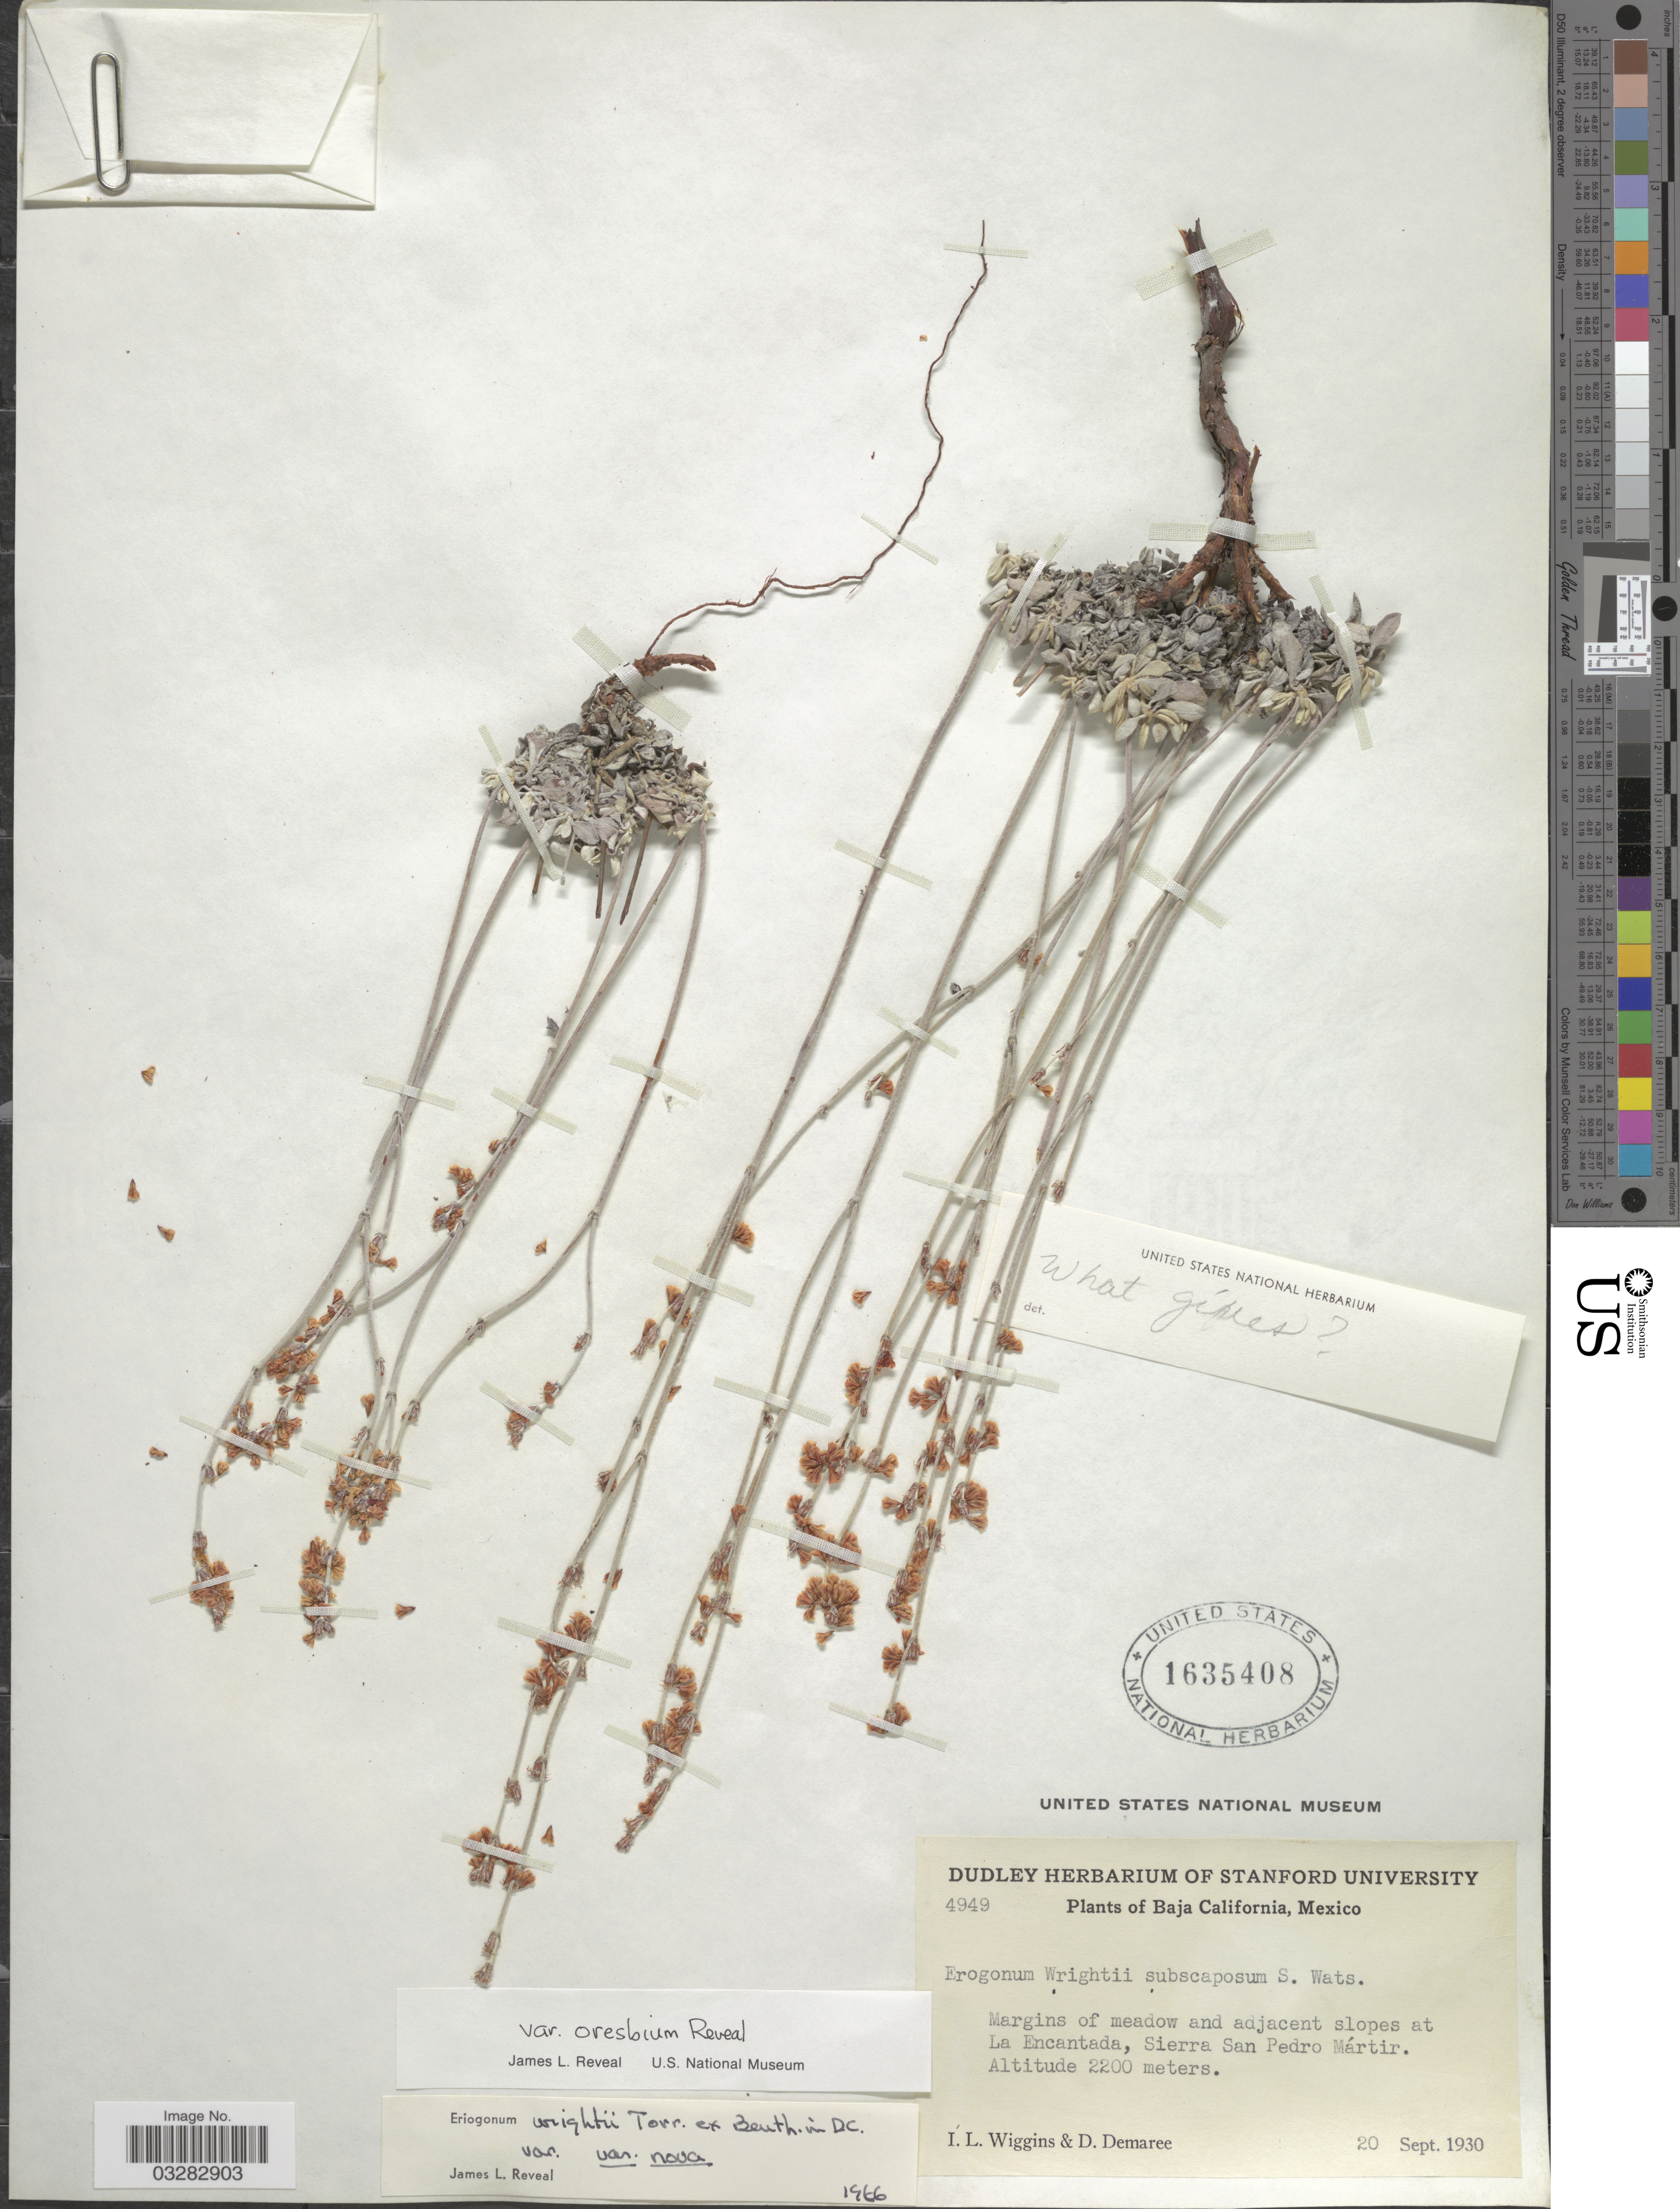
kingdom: Plantae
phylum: Tracheophyta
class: Magnoliopsida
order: Caryophyllales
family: Polygonaceae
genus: Eriogonum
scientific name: Eriogonum wrightii var. oresbium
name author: Reveal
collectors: I. L. Wiggins & D. Demaree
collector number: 4949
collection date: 1930-09-20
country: Mexico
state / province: Baja California Norte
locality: Margins of meadow and adjacent slopes at La Encantada, Sierra San Pedro Martir.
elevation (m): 2200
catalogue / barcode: US 1635408